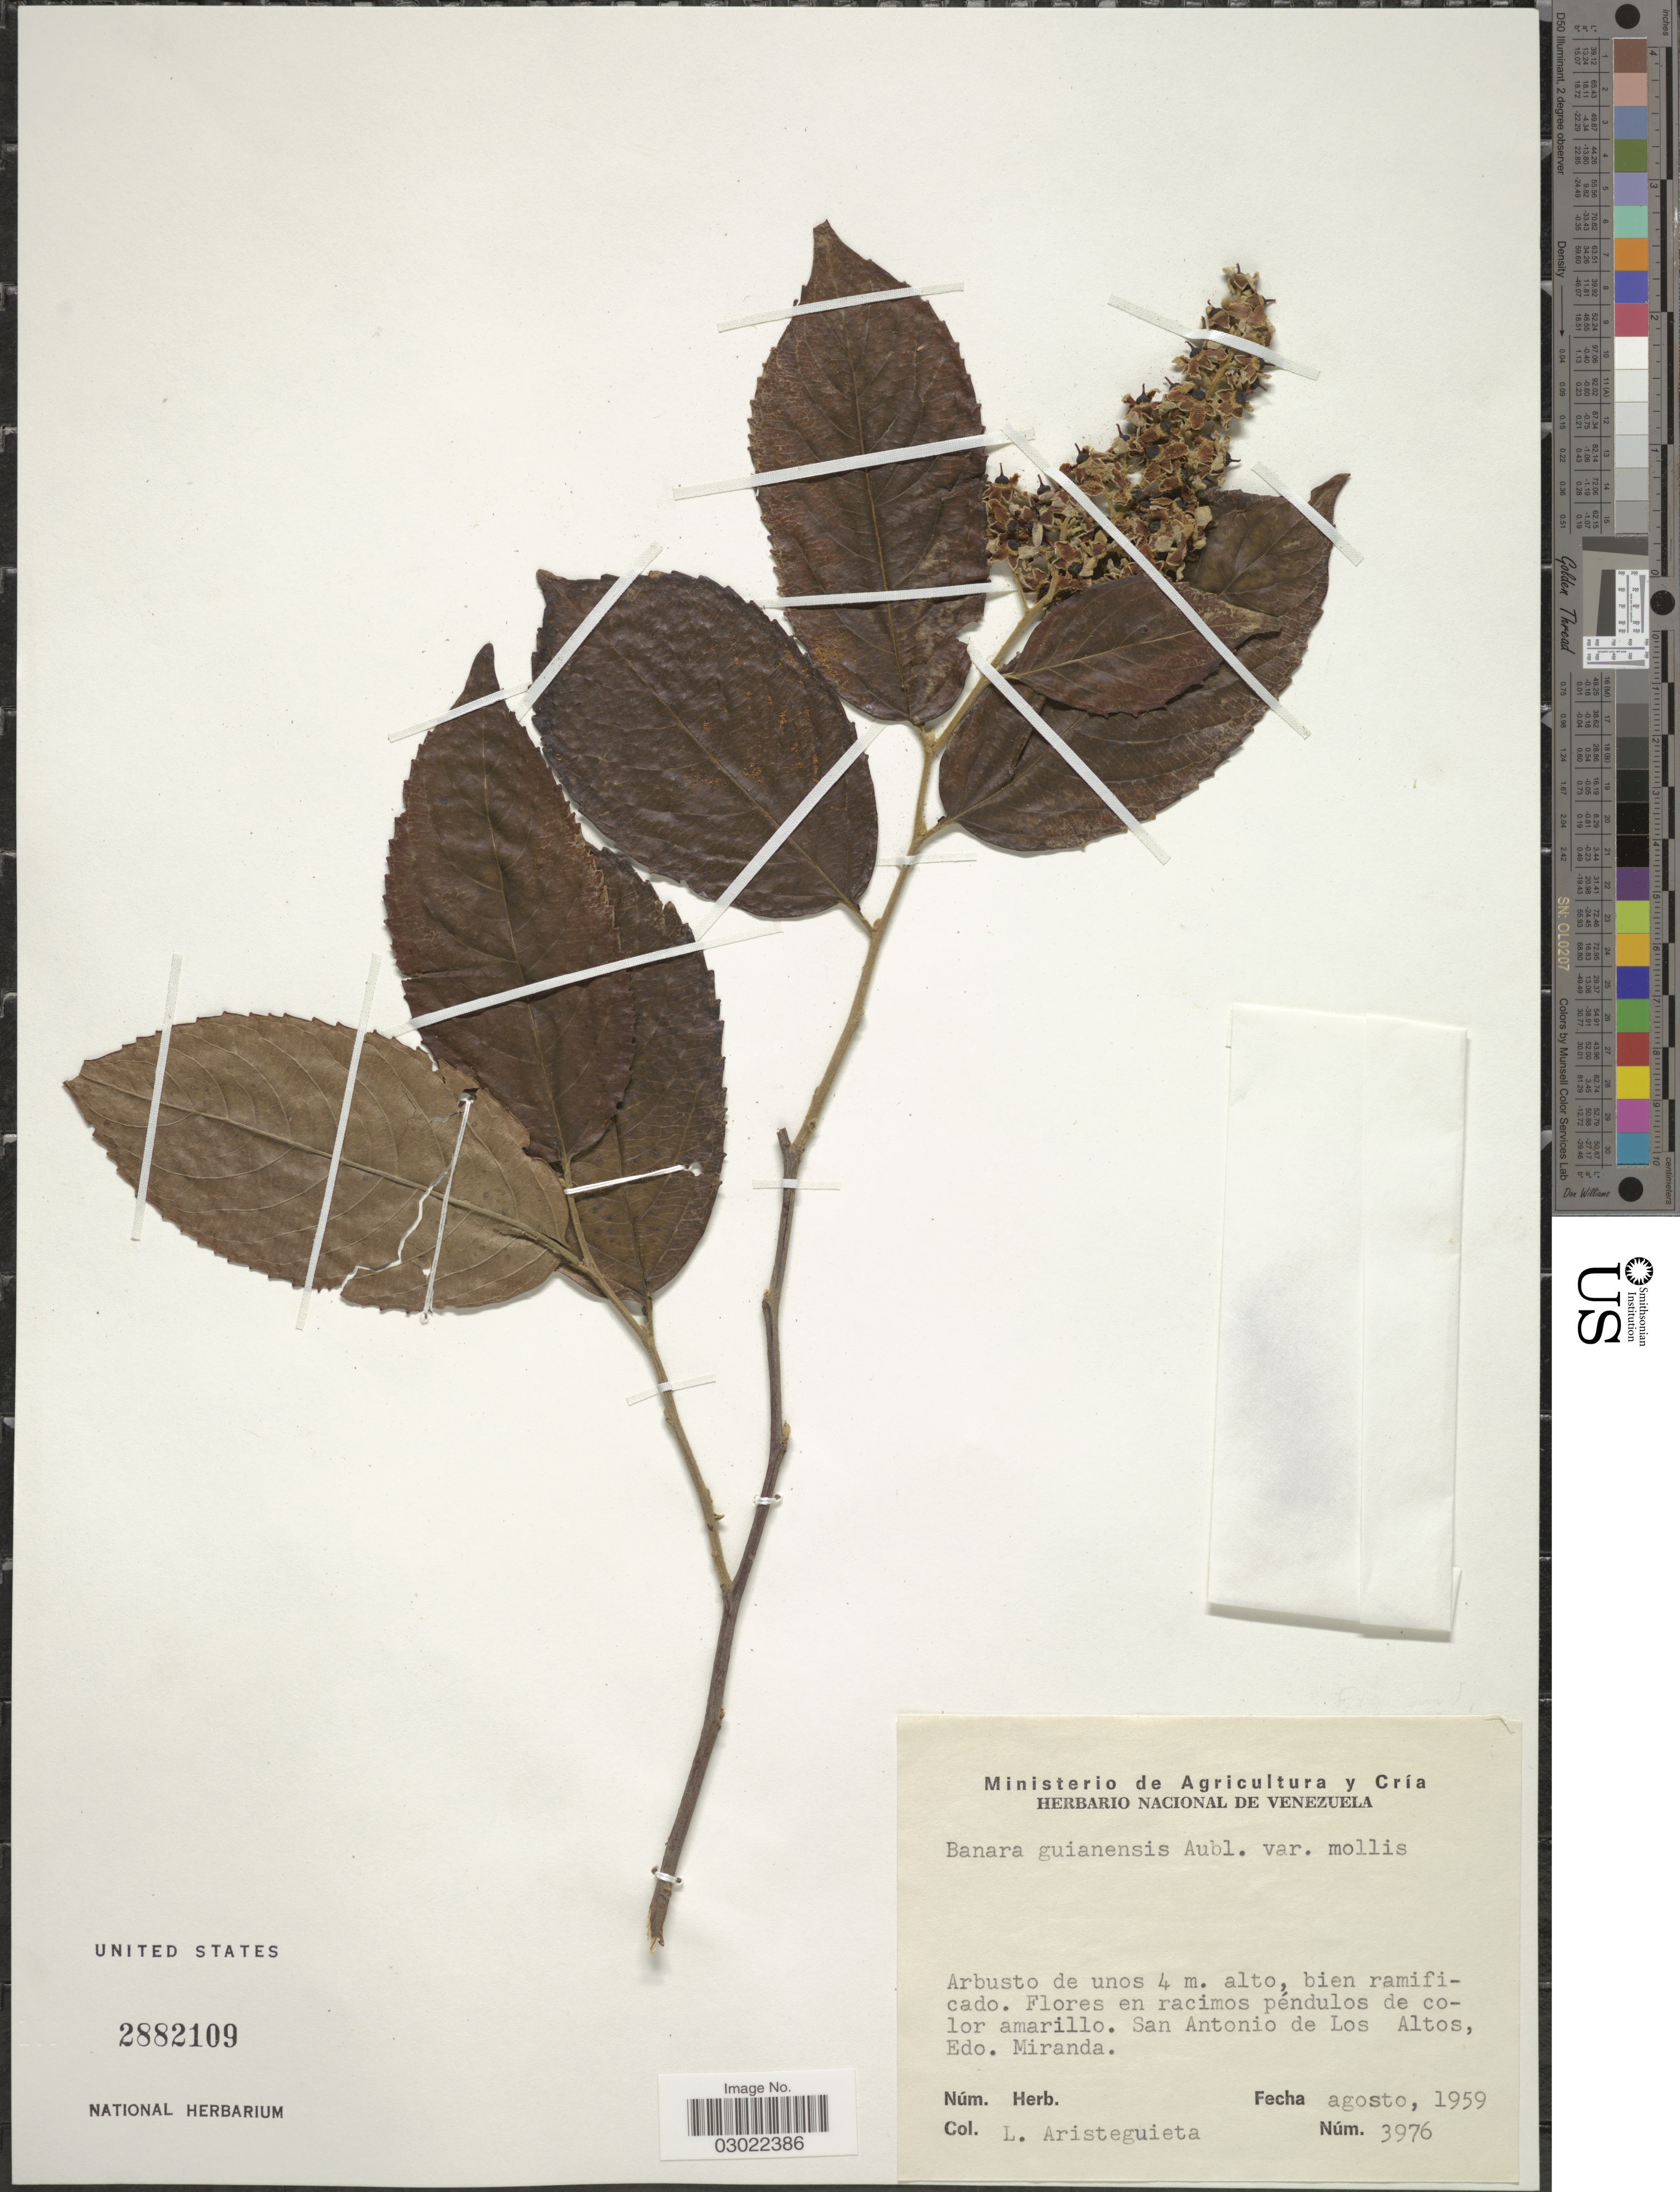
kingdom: Plantae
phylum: Tracheophyta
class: Magnoliopsida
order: Malpighiales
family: Salicaceae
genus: Banara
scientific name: Banara guianensis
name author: Aubl.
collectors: L. Aristeguieta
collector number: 3976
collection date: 1959-08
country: Venezuela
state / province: Miranda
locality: San Antonio de Los Altos, Edo. Miranda.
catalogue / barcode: US 2882109